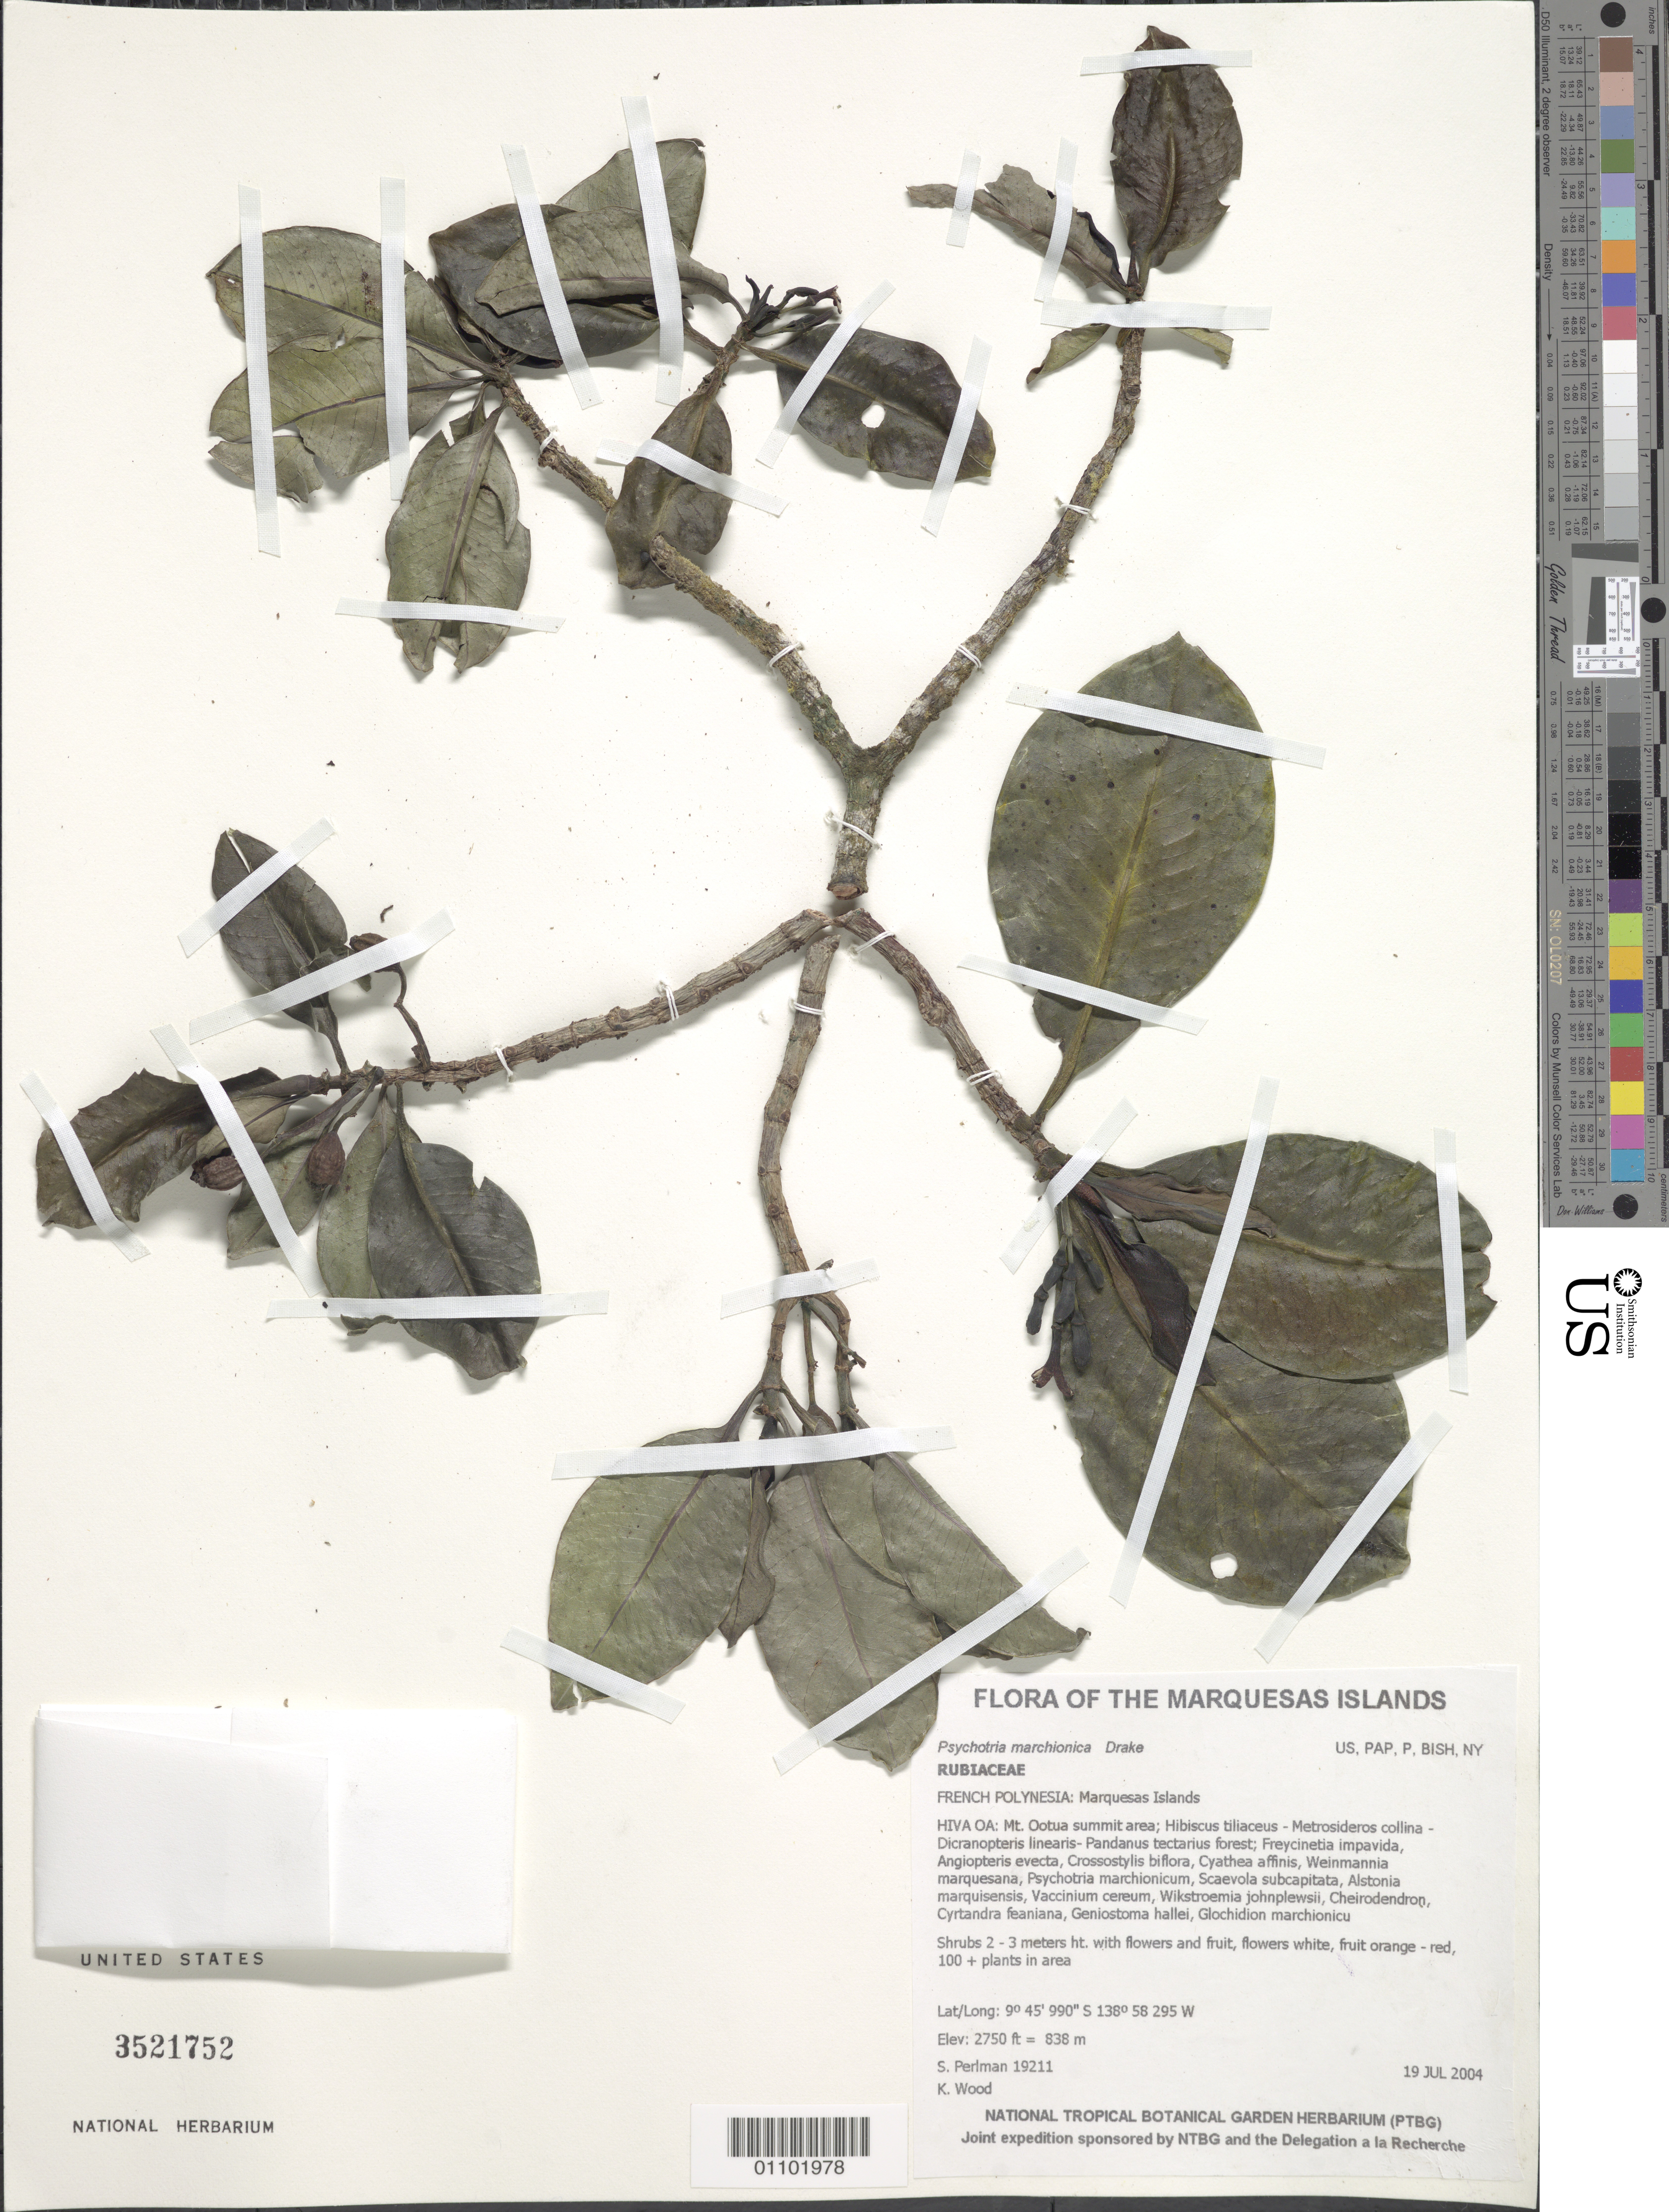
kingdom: Plantae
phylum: Tracheophyta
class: Magnoliopsida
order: Gentianales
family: Rubiaceae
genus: Psychotria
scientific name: Psychotria marchionica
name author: Drake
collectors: S. P. Perlman & K. R. Wood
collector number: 19211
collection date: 2004-07-19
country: French Polynesia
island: Hiva Oa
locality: Mt. Ootua summit area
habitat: Hibiscus tiliaceus - Metrosideros collina - Dicranopteris linearis - Pandanus tectarius forest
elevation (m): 838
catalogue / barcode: US 3521752